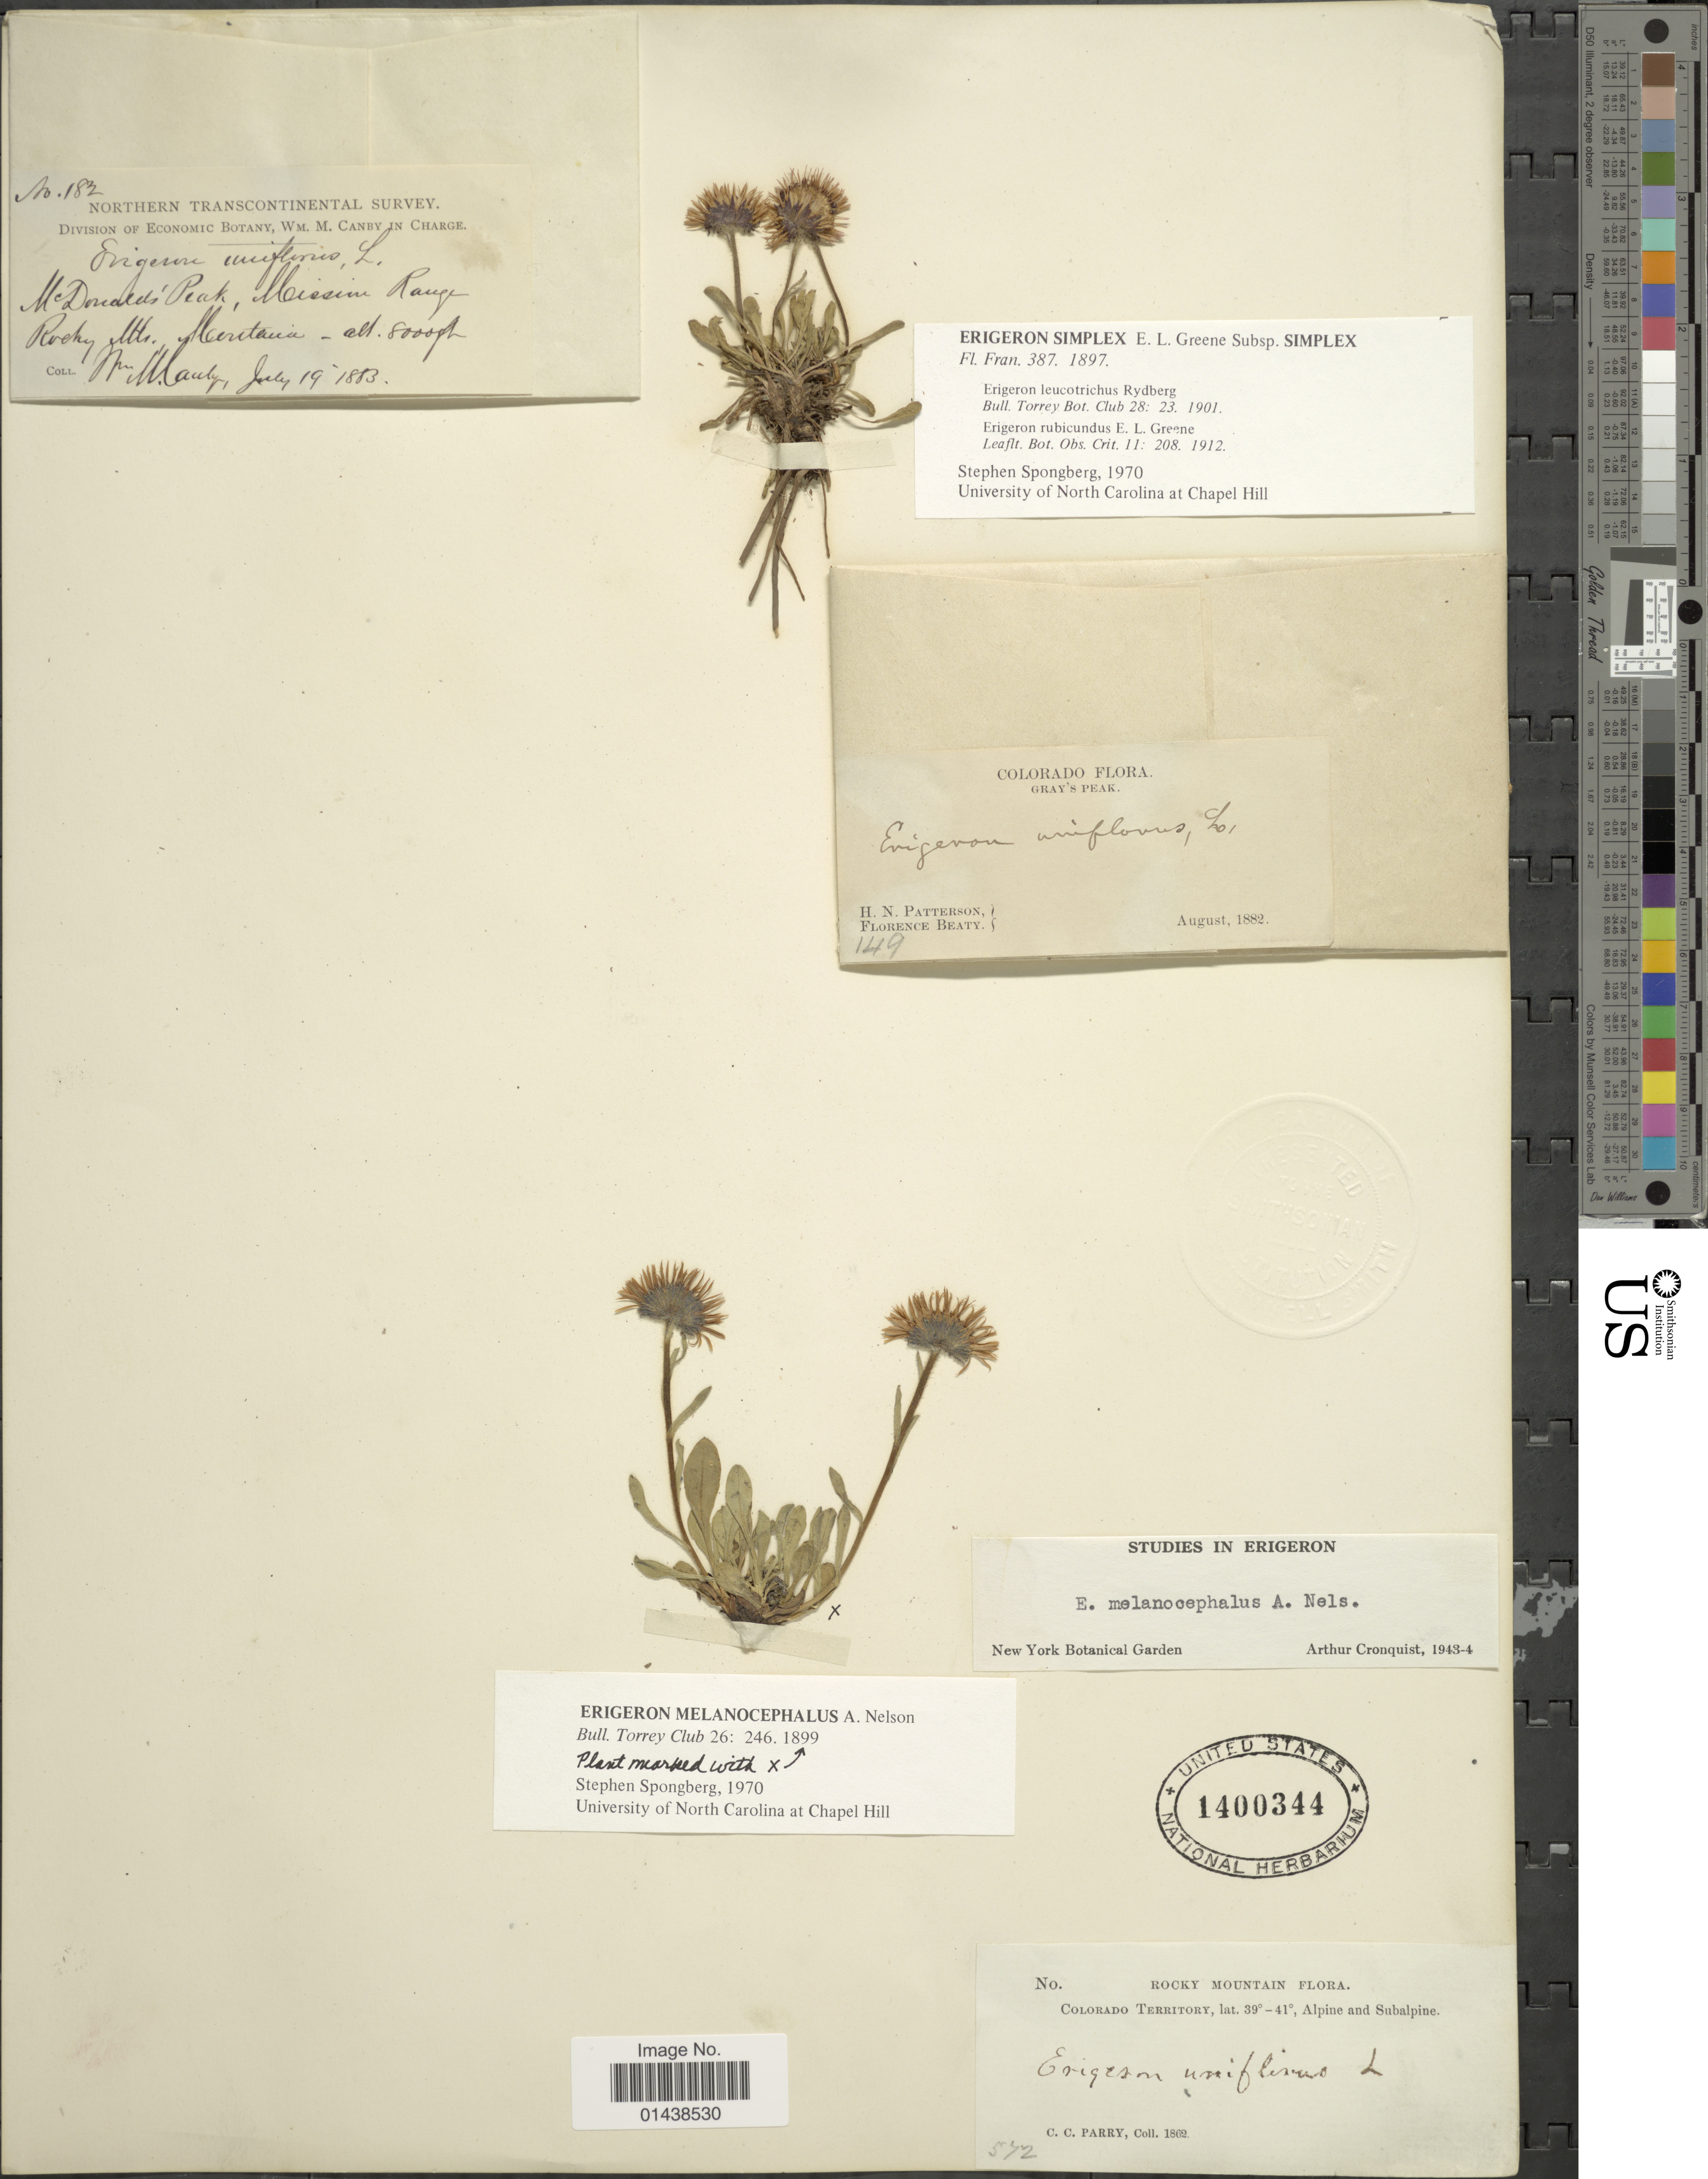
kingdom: Plantae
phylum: Tracheophyta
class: Magnoliopsida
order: Asterales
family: Asteraceae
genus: Erigeron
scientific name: Erigeron melanocephalus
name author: (A. Nelson) A. Nelson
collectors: W. M. Canby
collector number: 182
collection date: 1883-07-19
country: United States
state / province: Montana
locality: Northern Transcontinental. McDonald's Peak, Mission Range. Rocky Mts. Montana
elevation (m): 2438